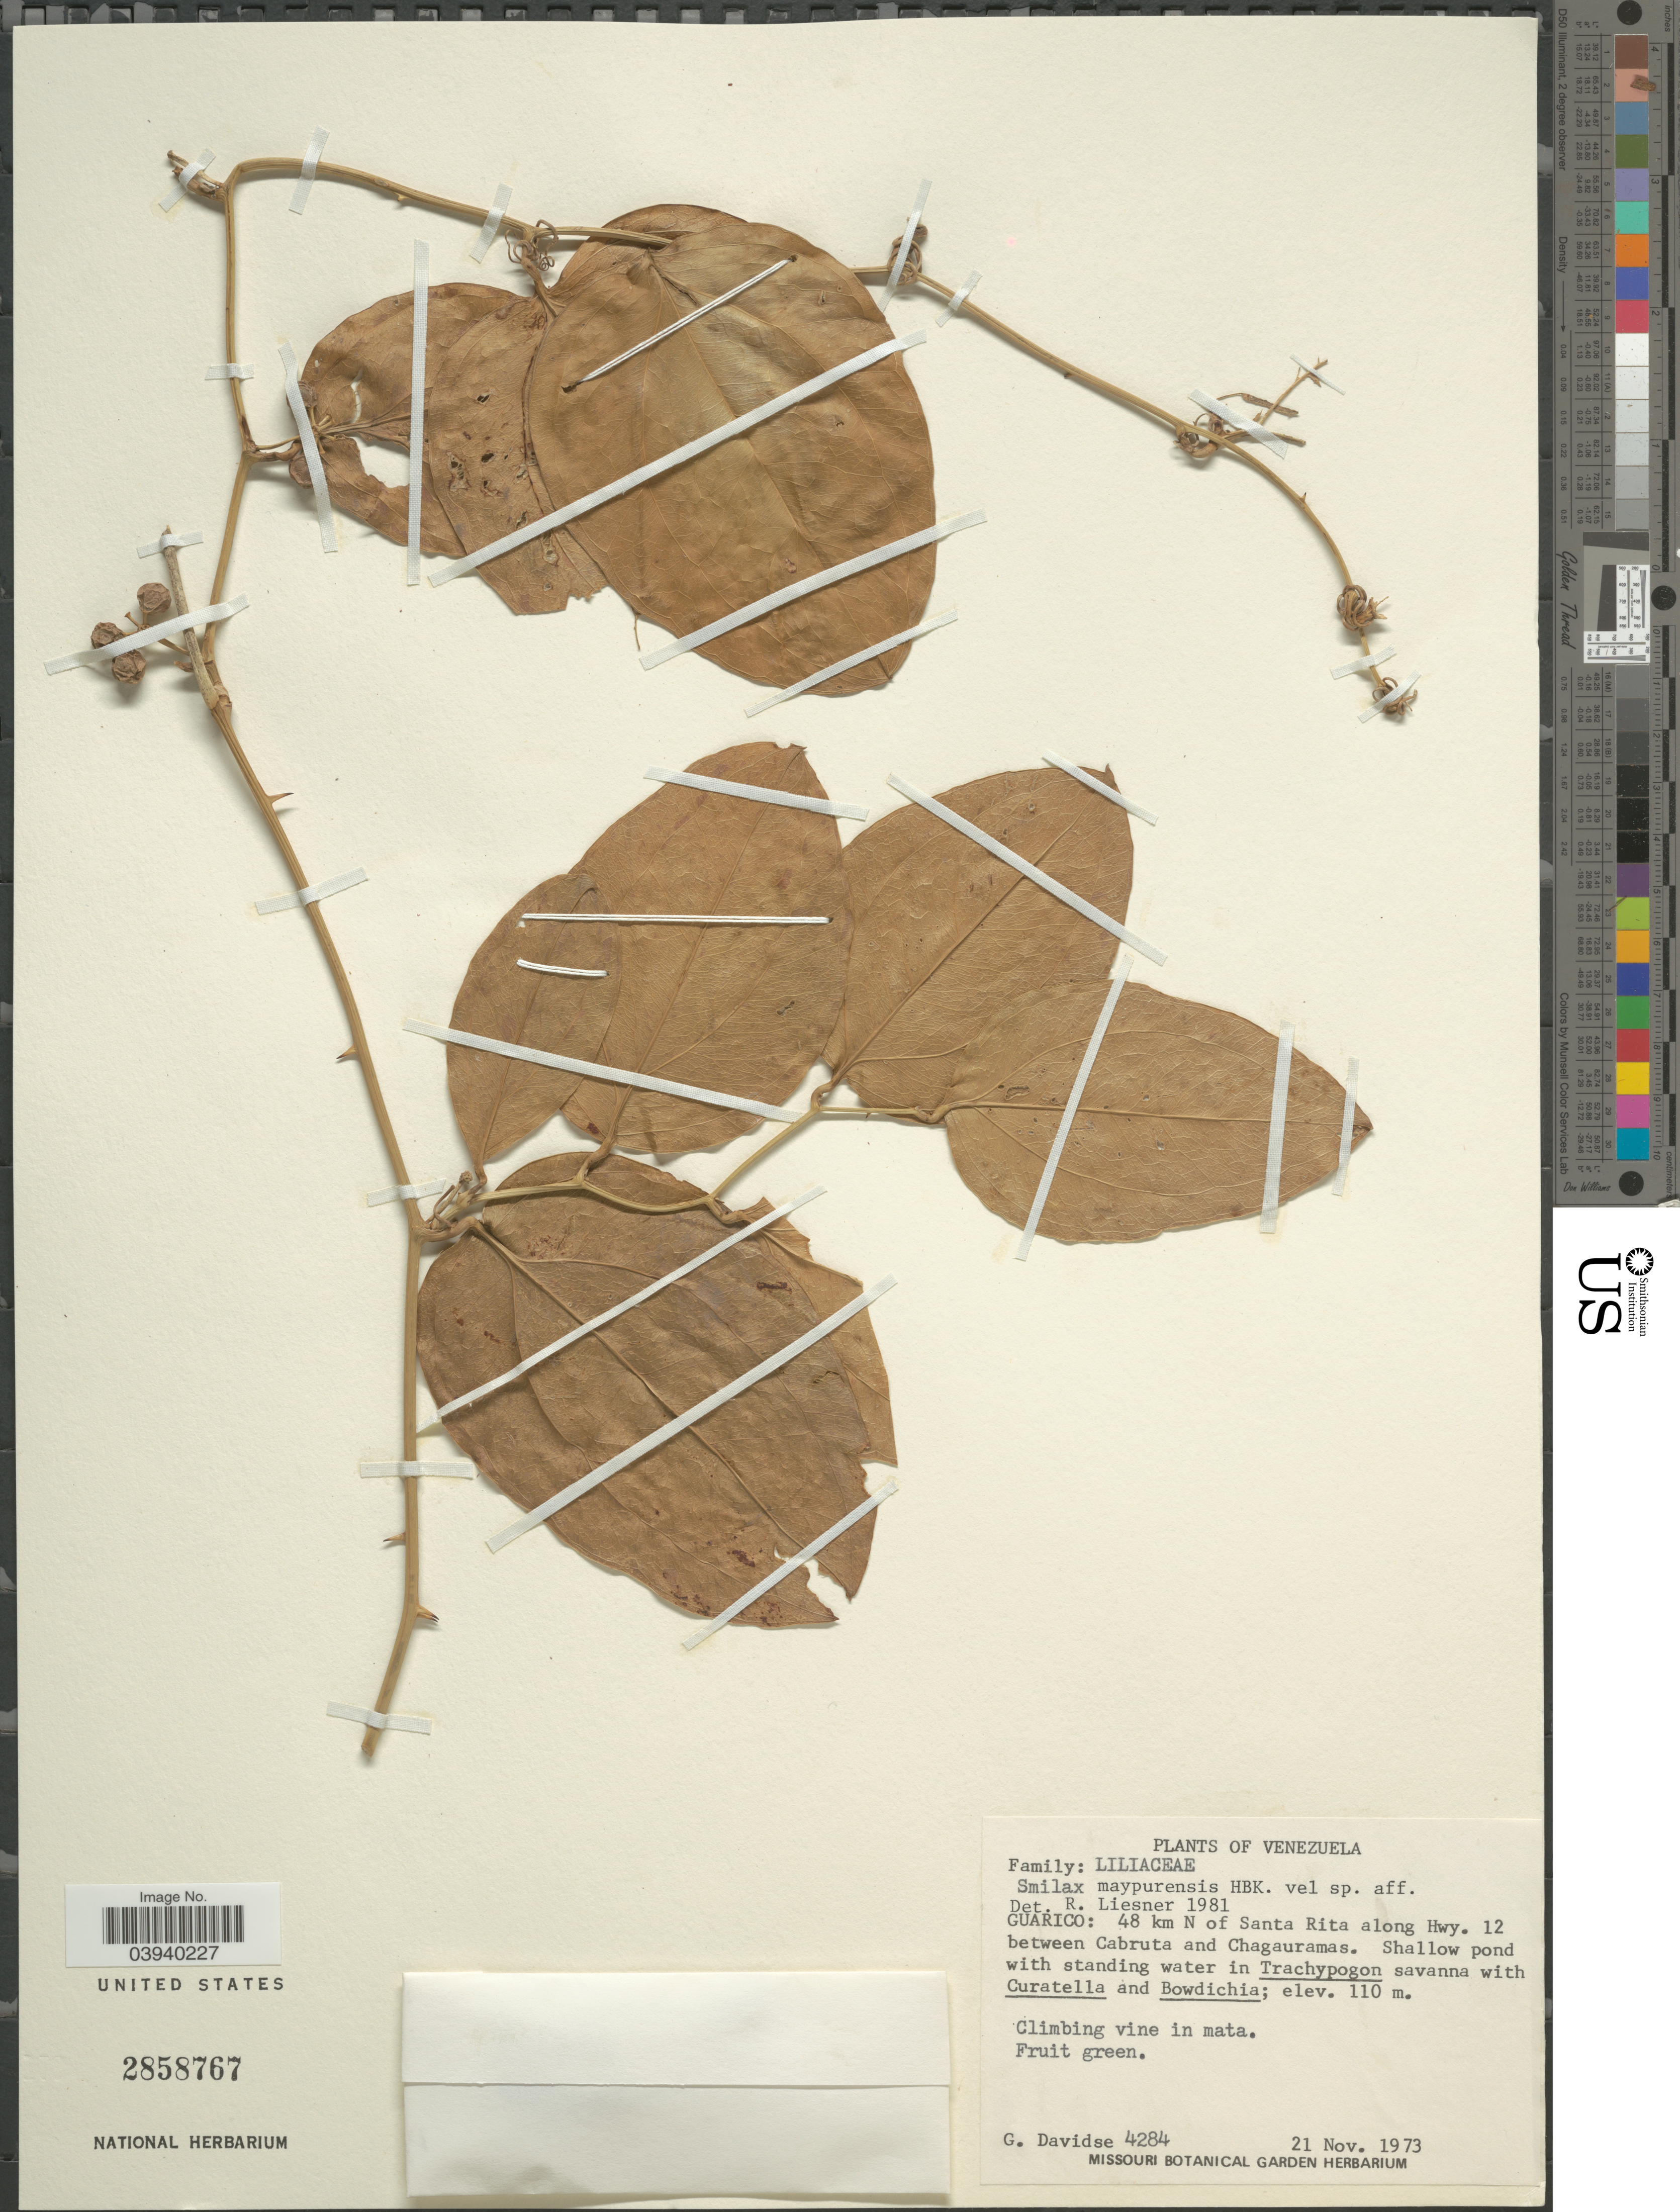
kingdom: Plantae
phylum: Tracheophyta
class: Liliopsida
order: Liliales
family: Smilacaceae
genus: Smilax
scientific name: Smilax maypurensis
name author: Humb. & Bonpl. ex Willd.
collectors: G. Davidse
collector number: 4284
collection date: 1973-11-21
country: Venezuela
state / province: Guarico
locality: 48 km N of Santa Rita along Hwy. 12 between Cabruta and Chagauramas.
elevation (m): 110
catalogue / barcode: US 2858767